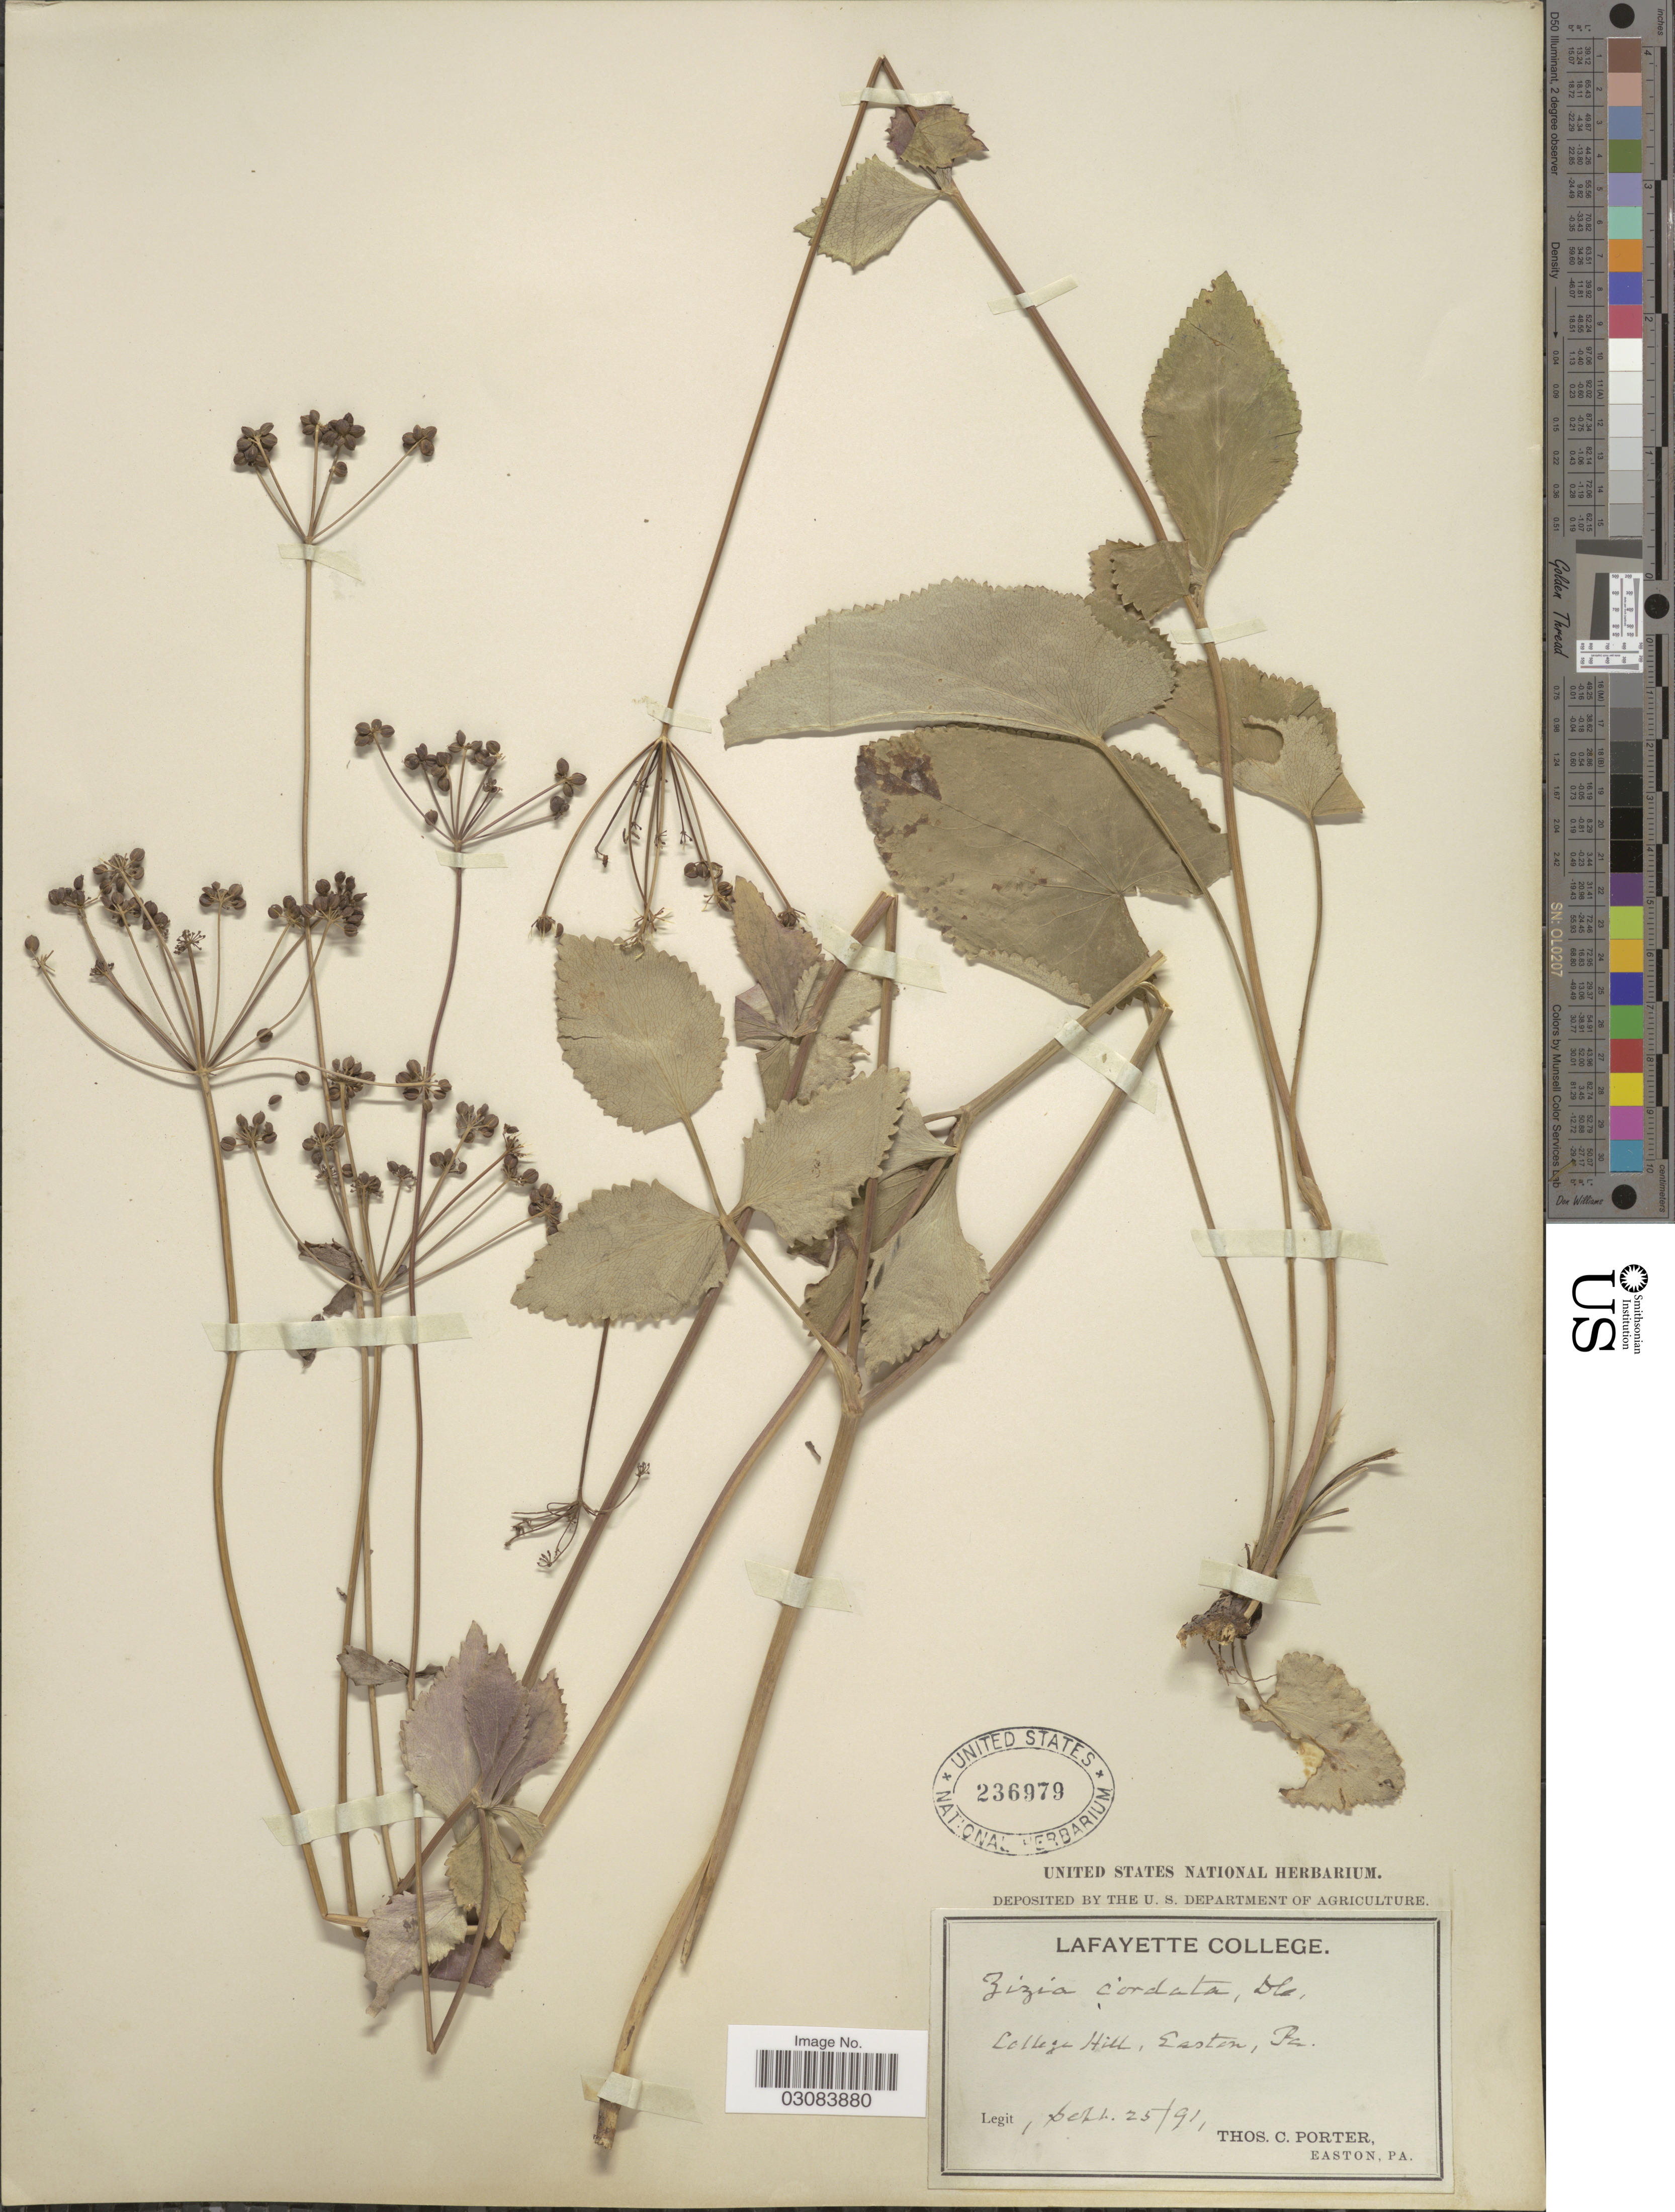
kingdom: Plantae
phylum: Tracheophyta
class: Magnoliopsida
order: Apiales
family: Apiaceae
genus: Zizia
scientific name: Zizia aptera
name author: (A. Gray) Fernald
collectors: T. Porter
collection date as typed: Transcribed d/m/y: 25/9/91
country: United States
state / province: Pennsylvania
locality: College Hill, Easton.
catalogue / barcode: US 236979